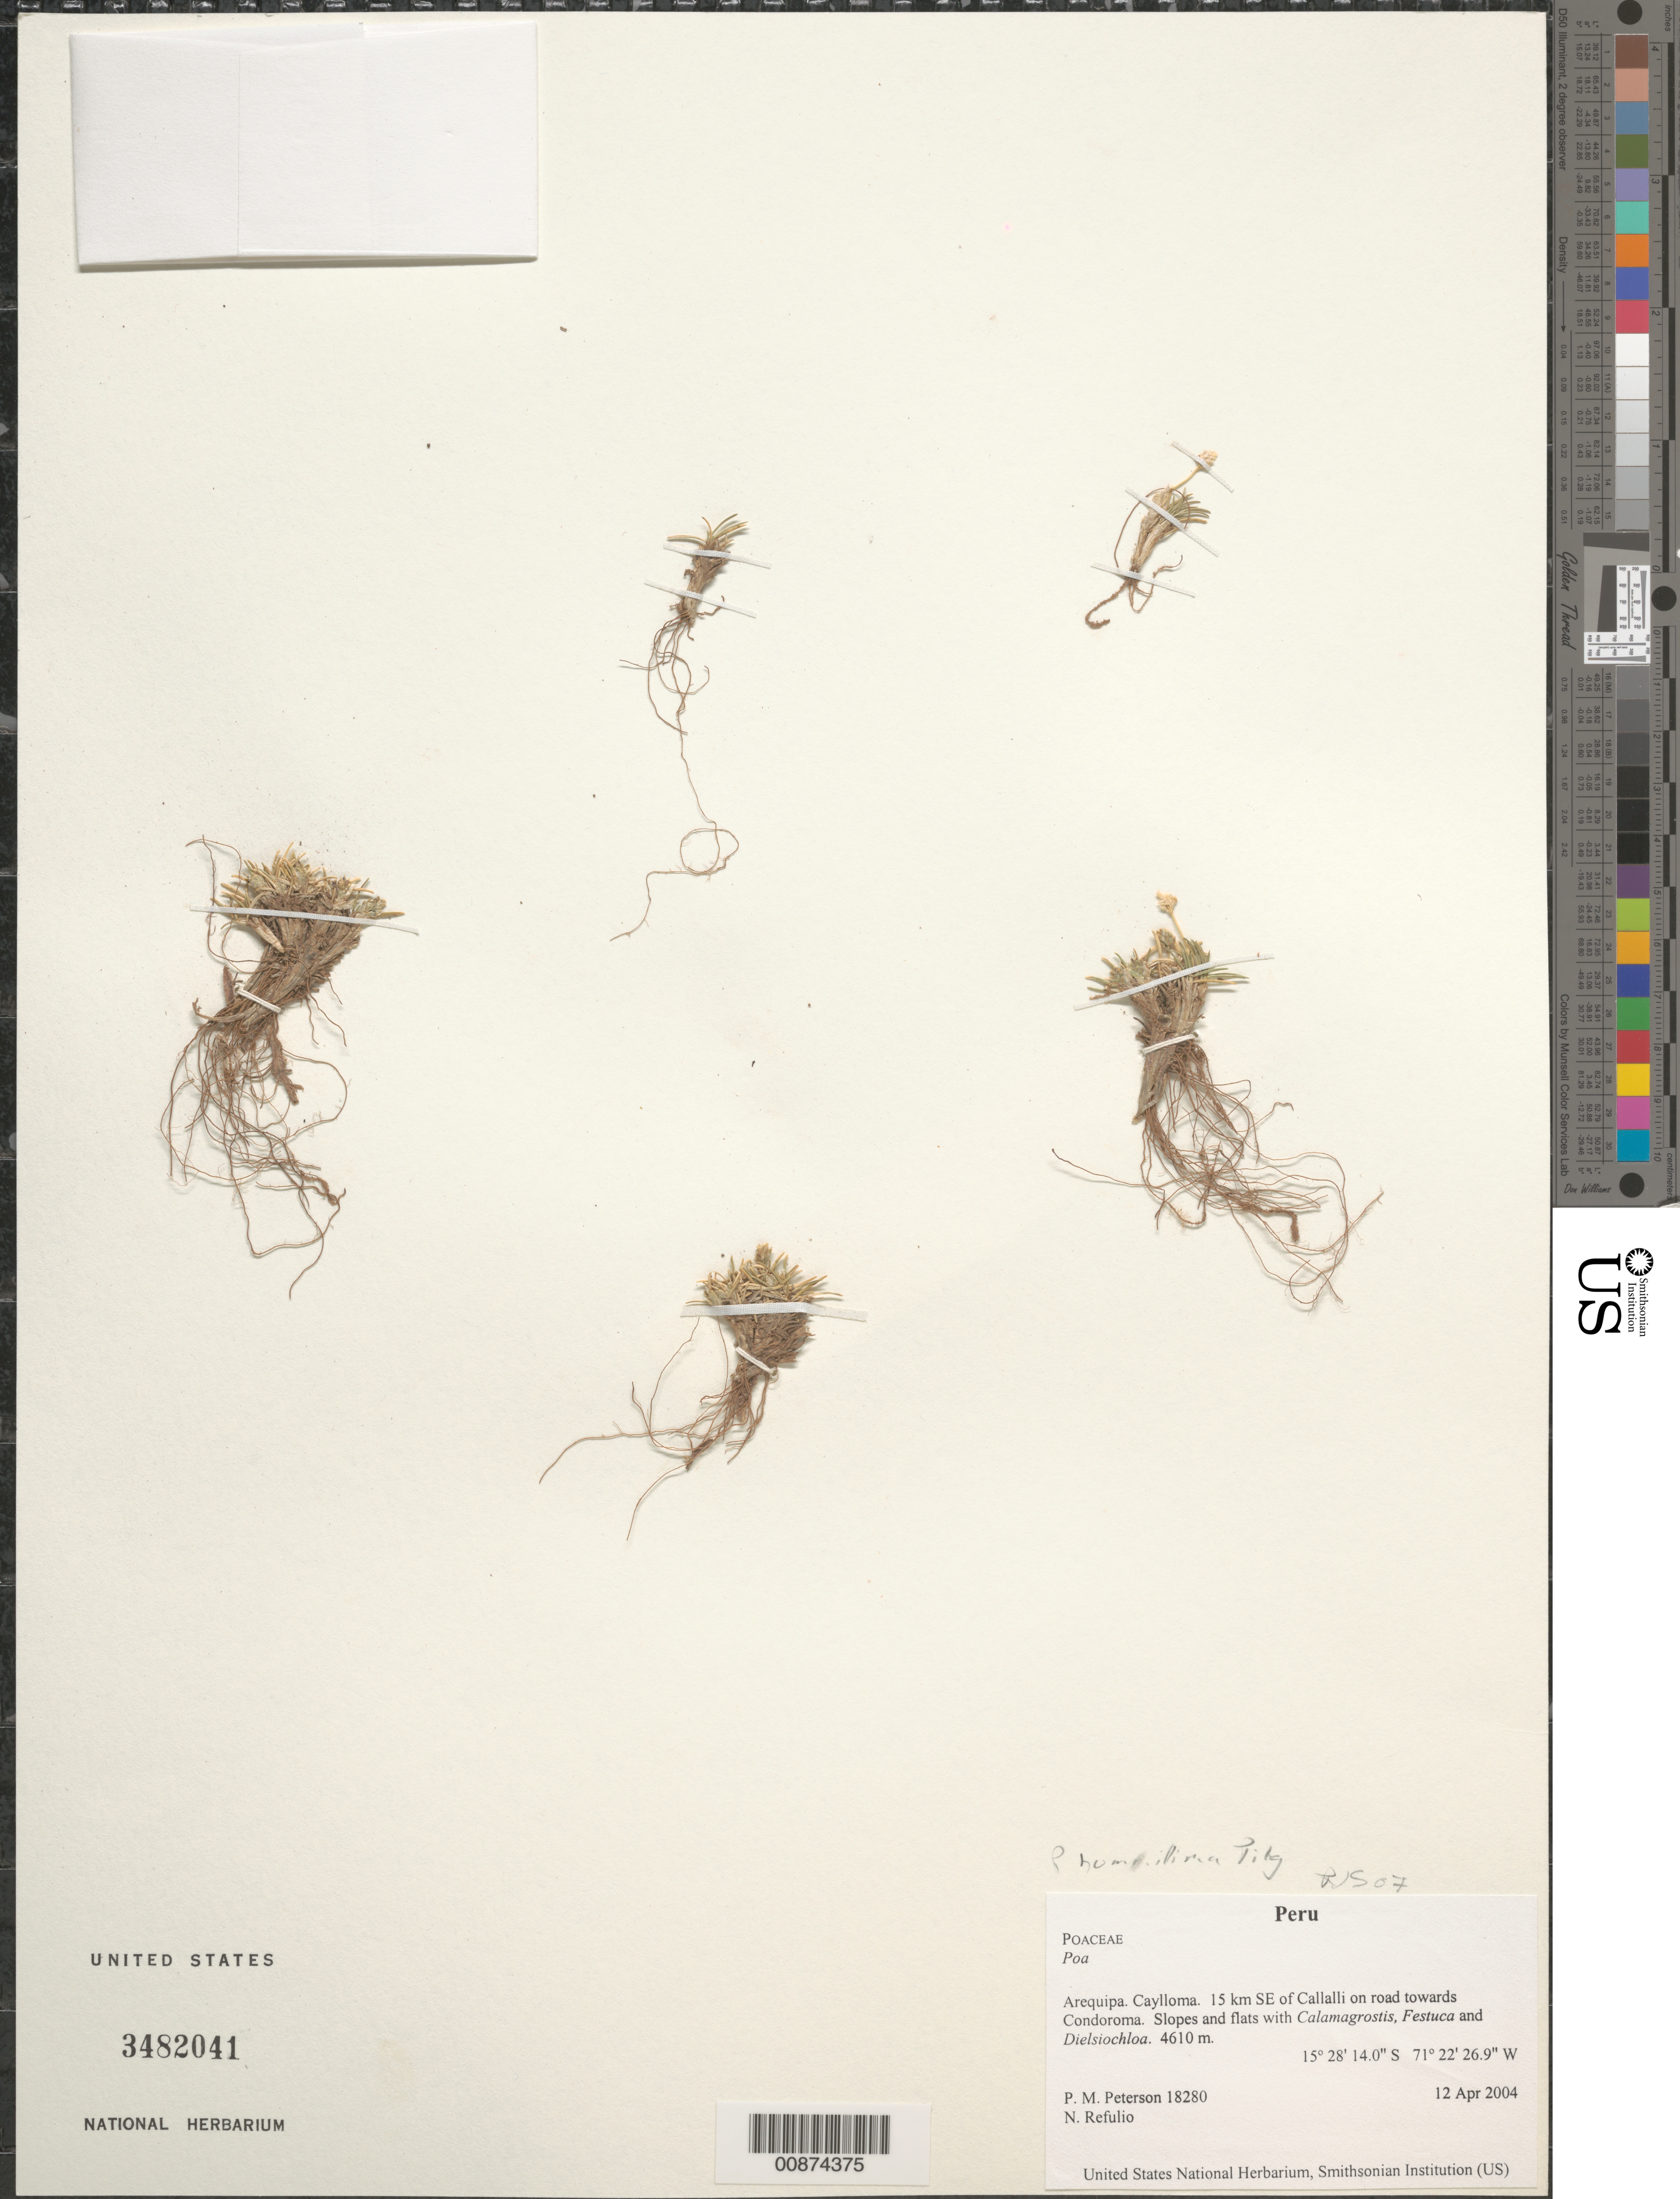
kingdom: Plantae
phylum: Tracheophyta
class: Liliopsida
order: Poales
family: Poaceae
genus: Poa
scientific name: Poa humillima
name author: Pilg.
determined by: Soreng, Robert J., Research Associate (BOT), Smithsonian Institution - National Museum of Natural History (UNITED STATES)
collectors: P. M. Peterson & N. Refulio-Rodríguez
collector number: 18280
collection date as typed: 12 Apr 2004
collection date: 2004-04-12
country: Peru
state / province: Arequipa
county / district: Caylloma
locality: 15 km SE of Callalli on road towards Condoroma. Slopes and flats with Calamagrostis, Festuca and Dielsiochloa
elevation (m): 4610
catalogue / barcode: US 3482041